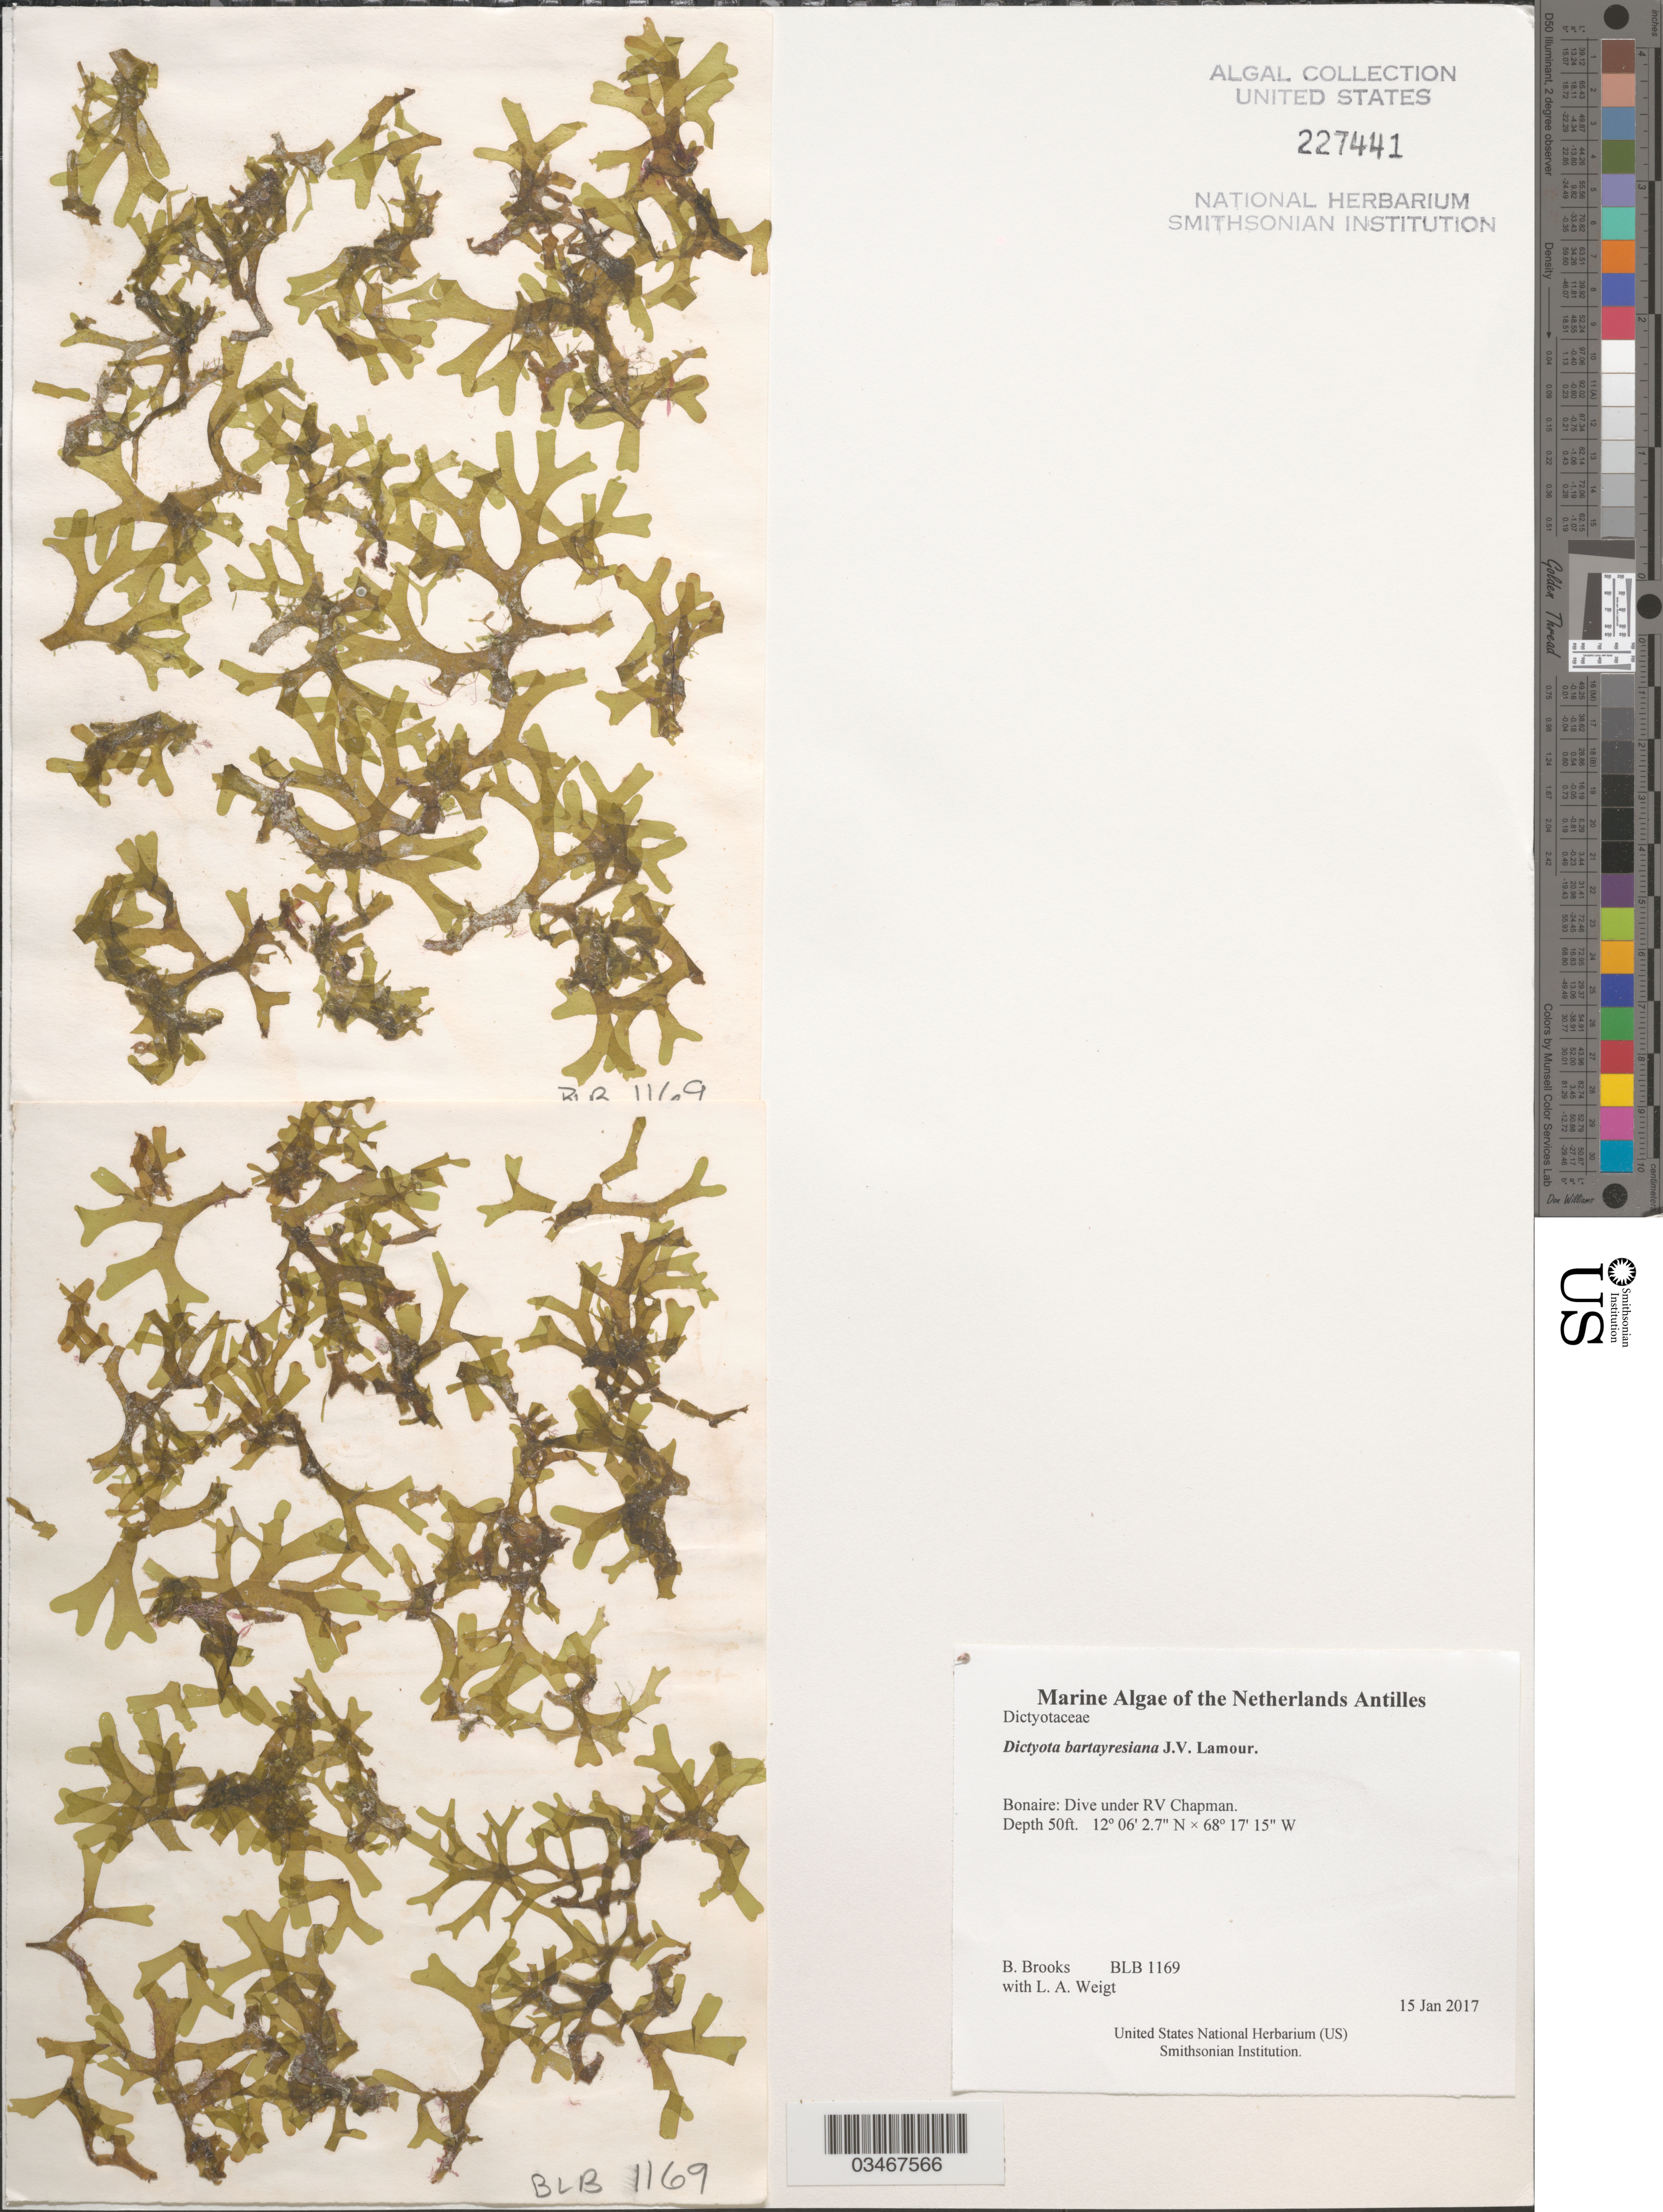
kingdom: Chromista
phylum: Ochrophyta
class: Phaeophyceae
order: Dictyotales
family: Dictyotaceae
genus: Dictyota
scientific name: Dictyota sp.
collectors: B. Brooks & L. A. Weigt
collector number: BLB 1169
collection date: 2017-01-15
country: Netherlands Antilles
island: Bonaire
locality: Dive under RV Chapman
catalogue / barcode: US 227441